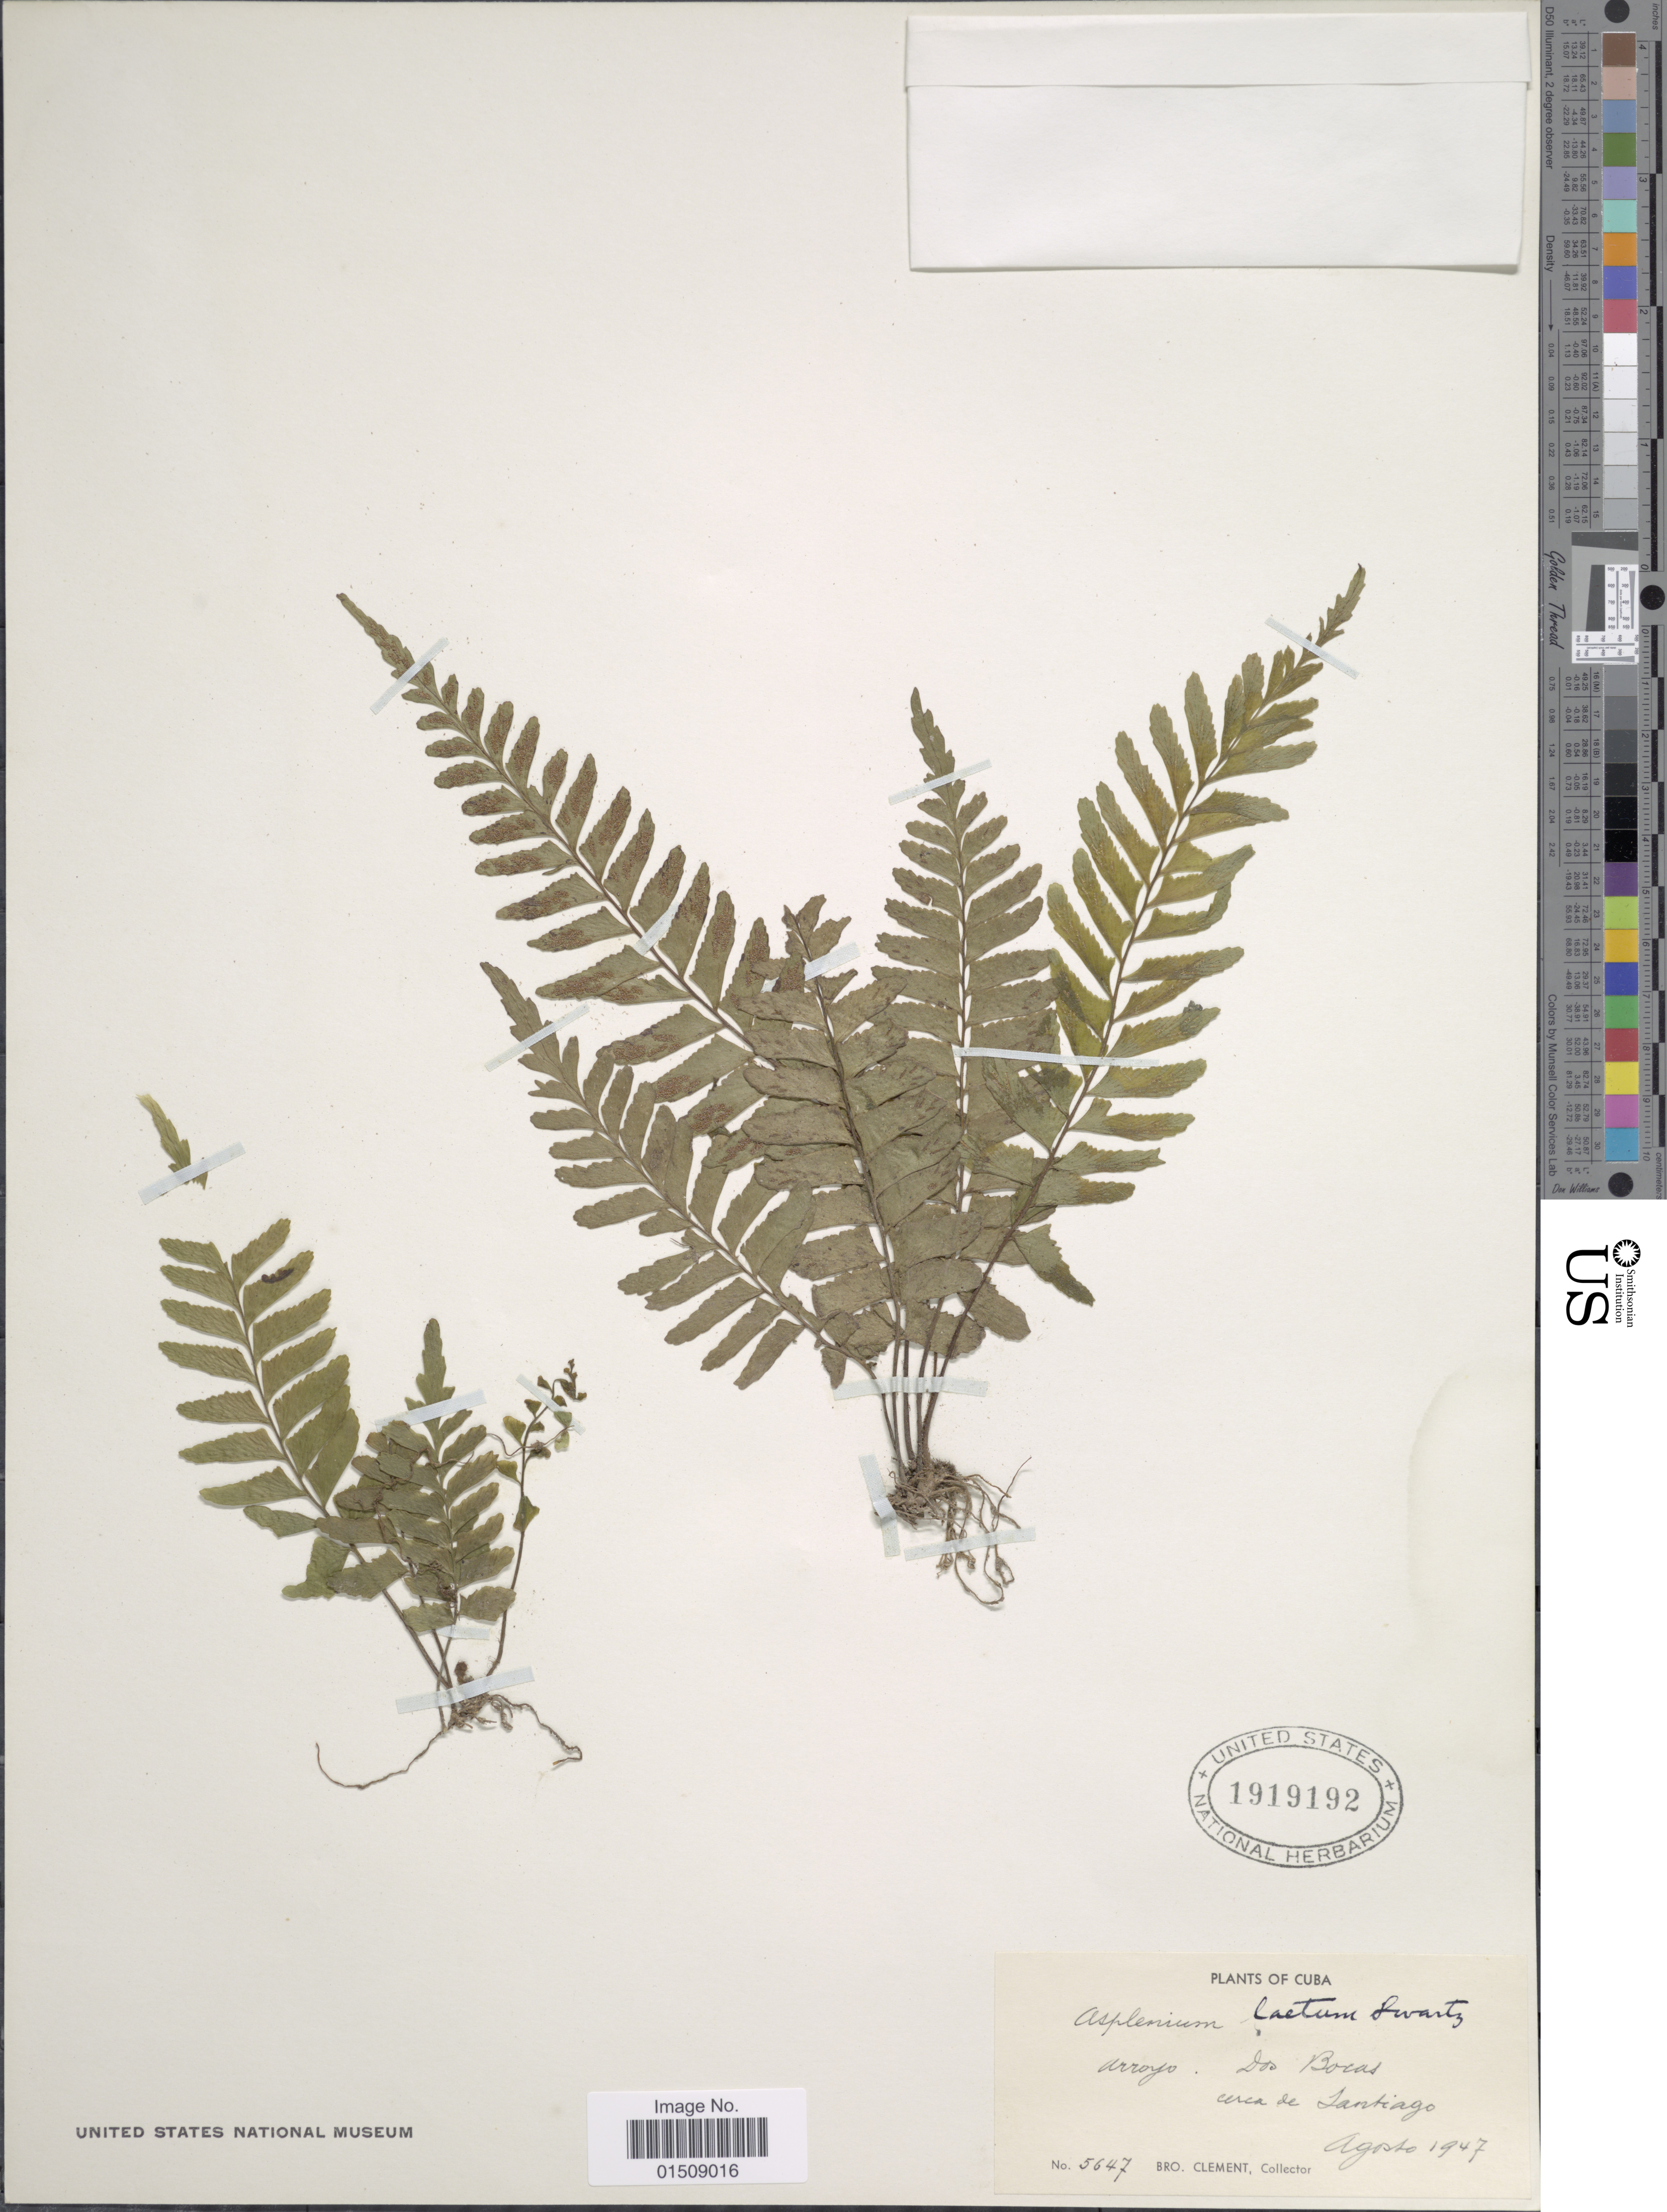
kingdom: Plantae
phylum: Tracheophyta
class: Polypodiopsida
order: Polypodiales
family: Aspleniaceae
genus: Asplenium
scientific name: Asplenium laetum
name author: Sw.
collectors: B. Clement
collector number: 5647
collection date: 1947-08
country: Cuba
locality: Arroyo, Dos Bocas cerca de Santiago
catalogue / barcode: US 1919192